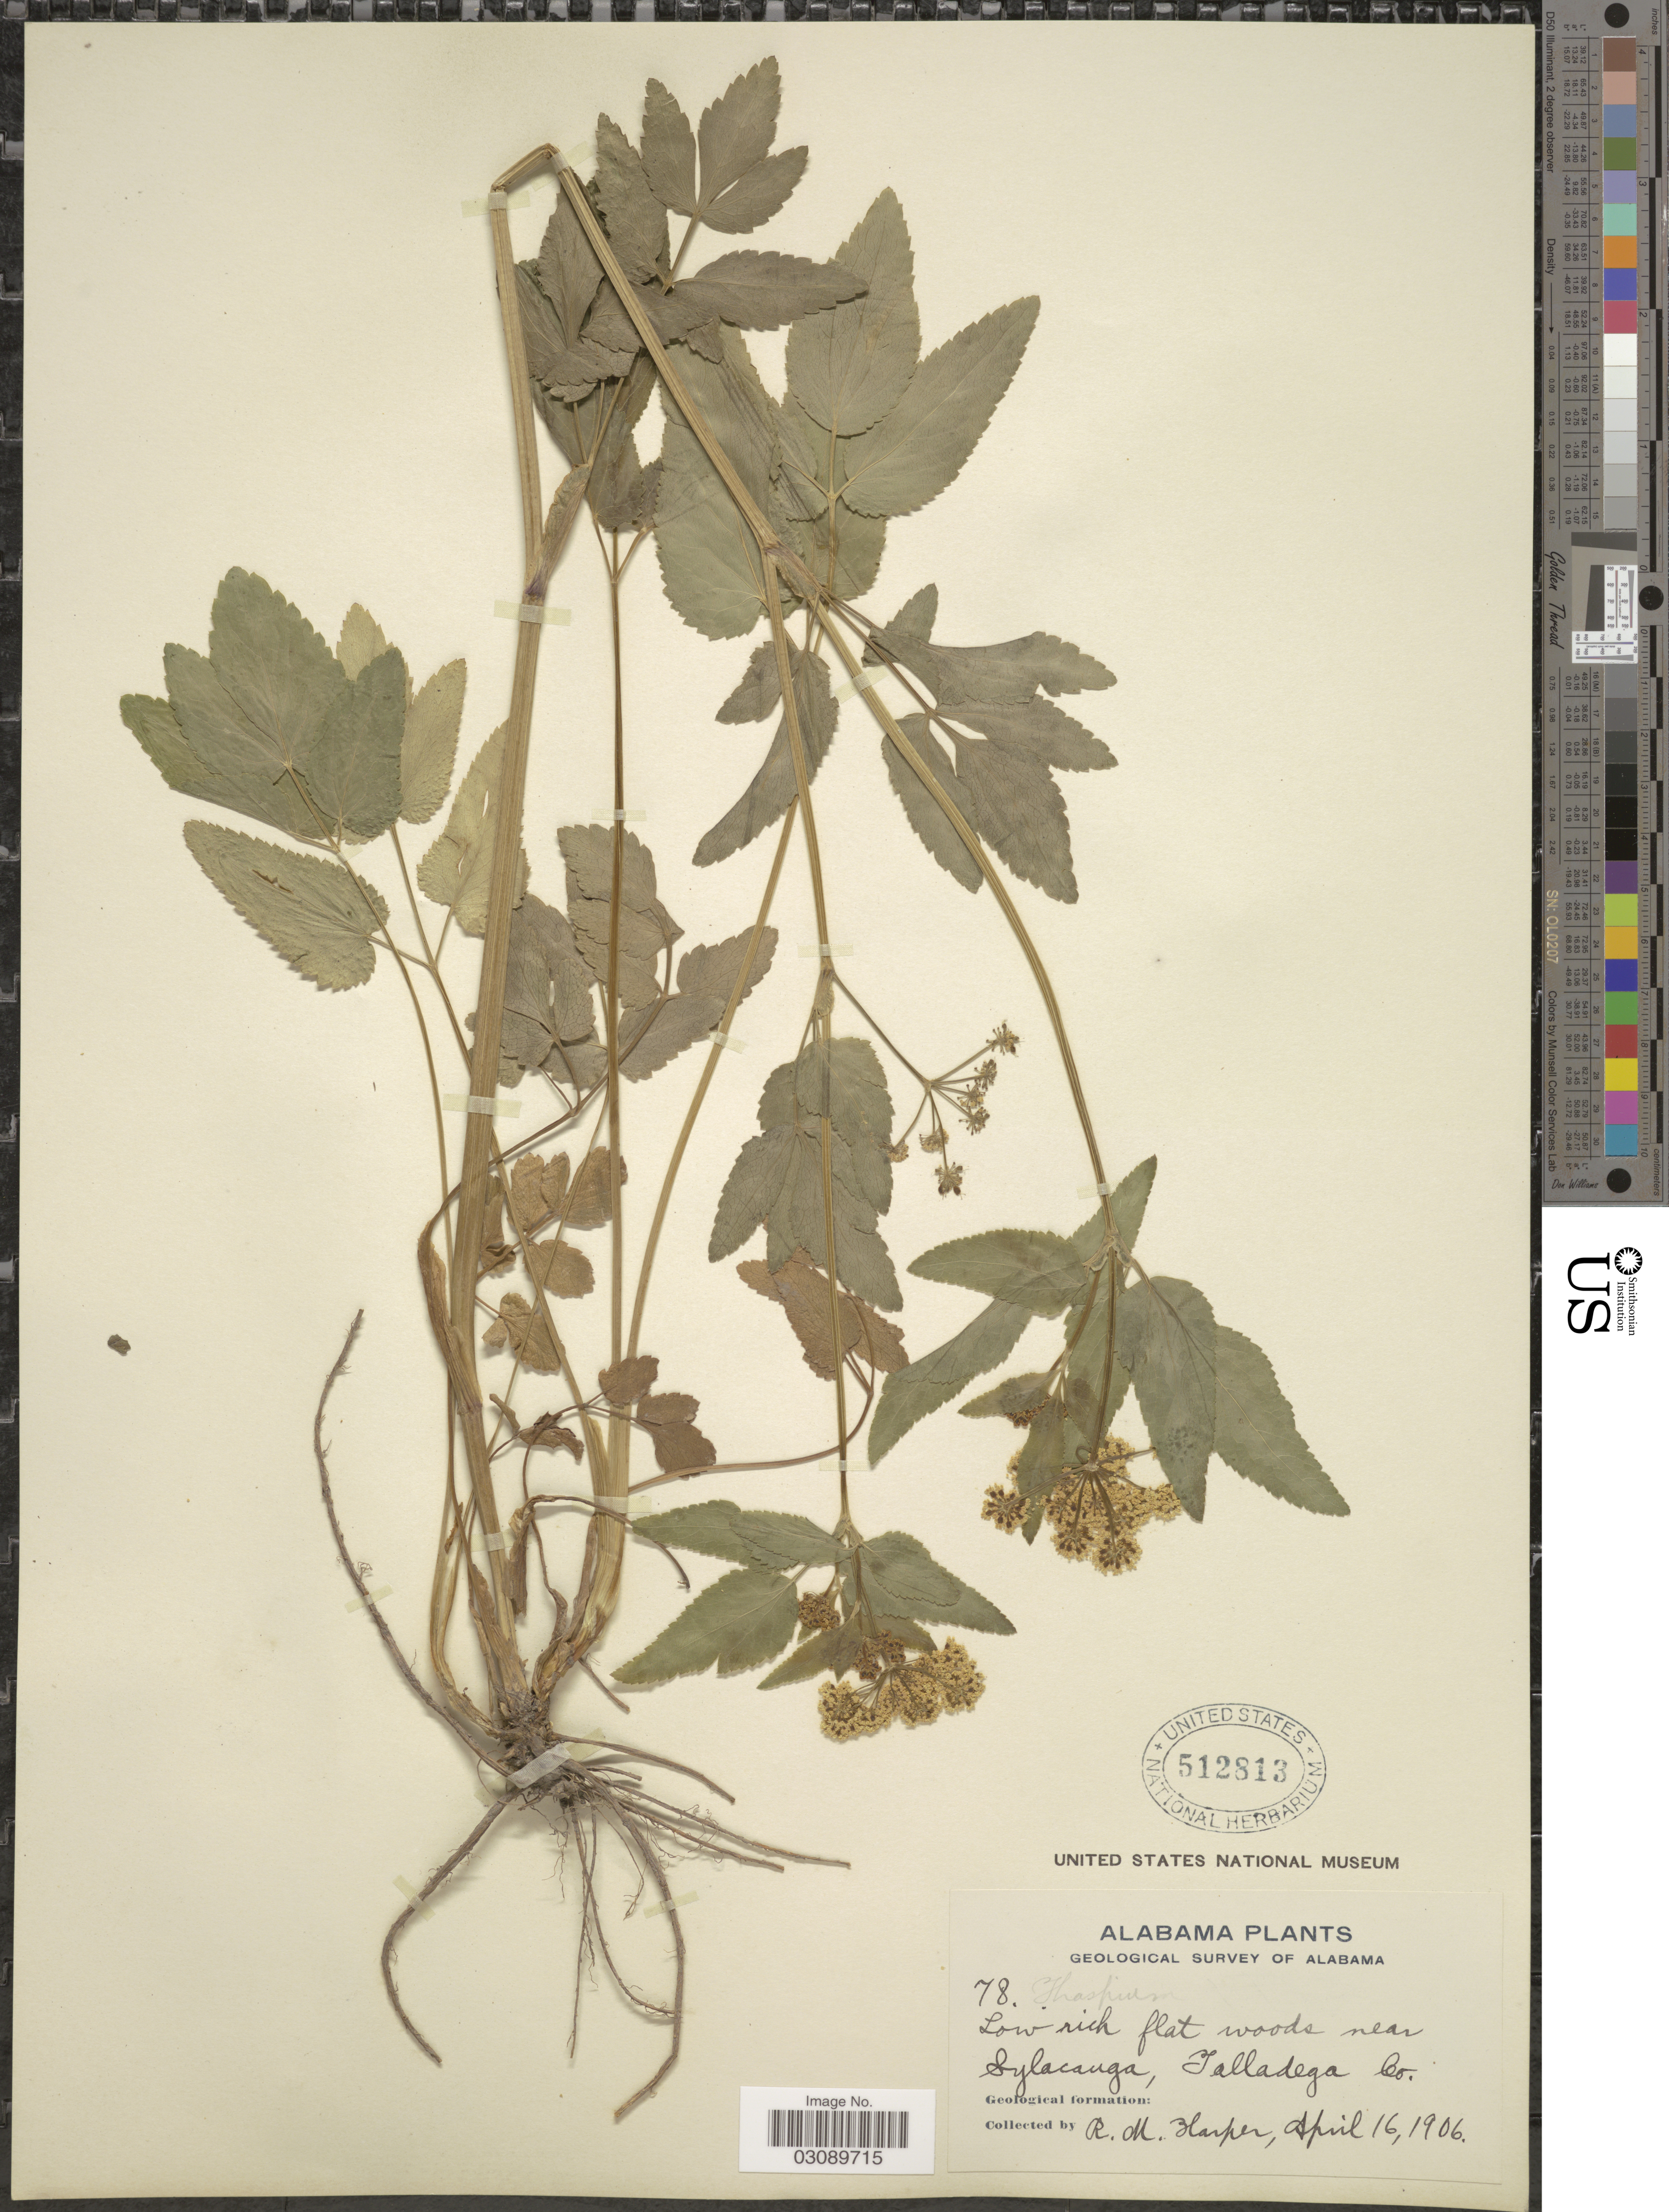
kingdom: Plantae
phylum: Tracheophyta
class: Magnoliopsida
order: Apiales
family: Apiaceae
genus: Thaspium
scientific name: Thaspium sp.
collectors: R. Harper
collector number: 78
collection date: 1906-04-16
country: United States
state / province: Alabama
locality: Sylacauga, Talladega Co.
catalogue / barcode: US 512813